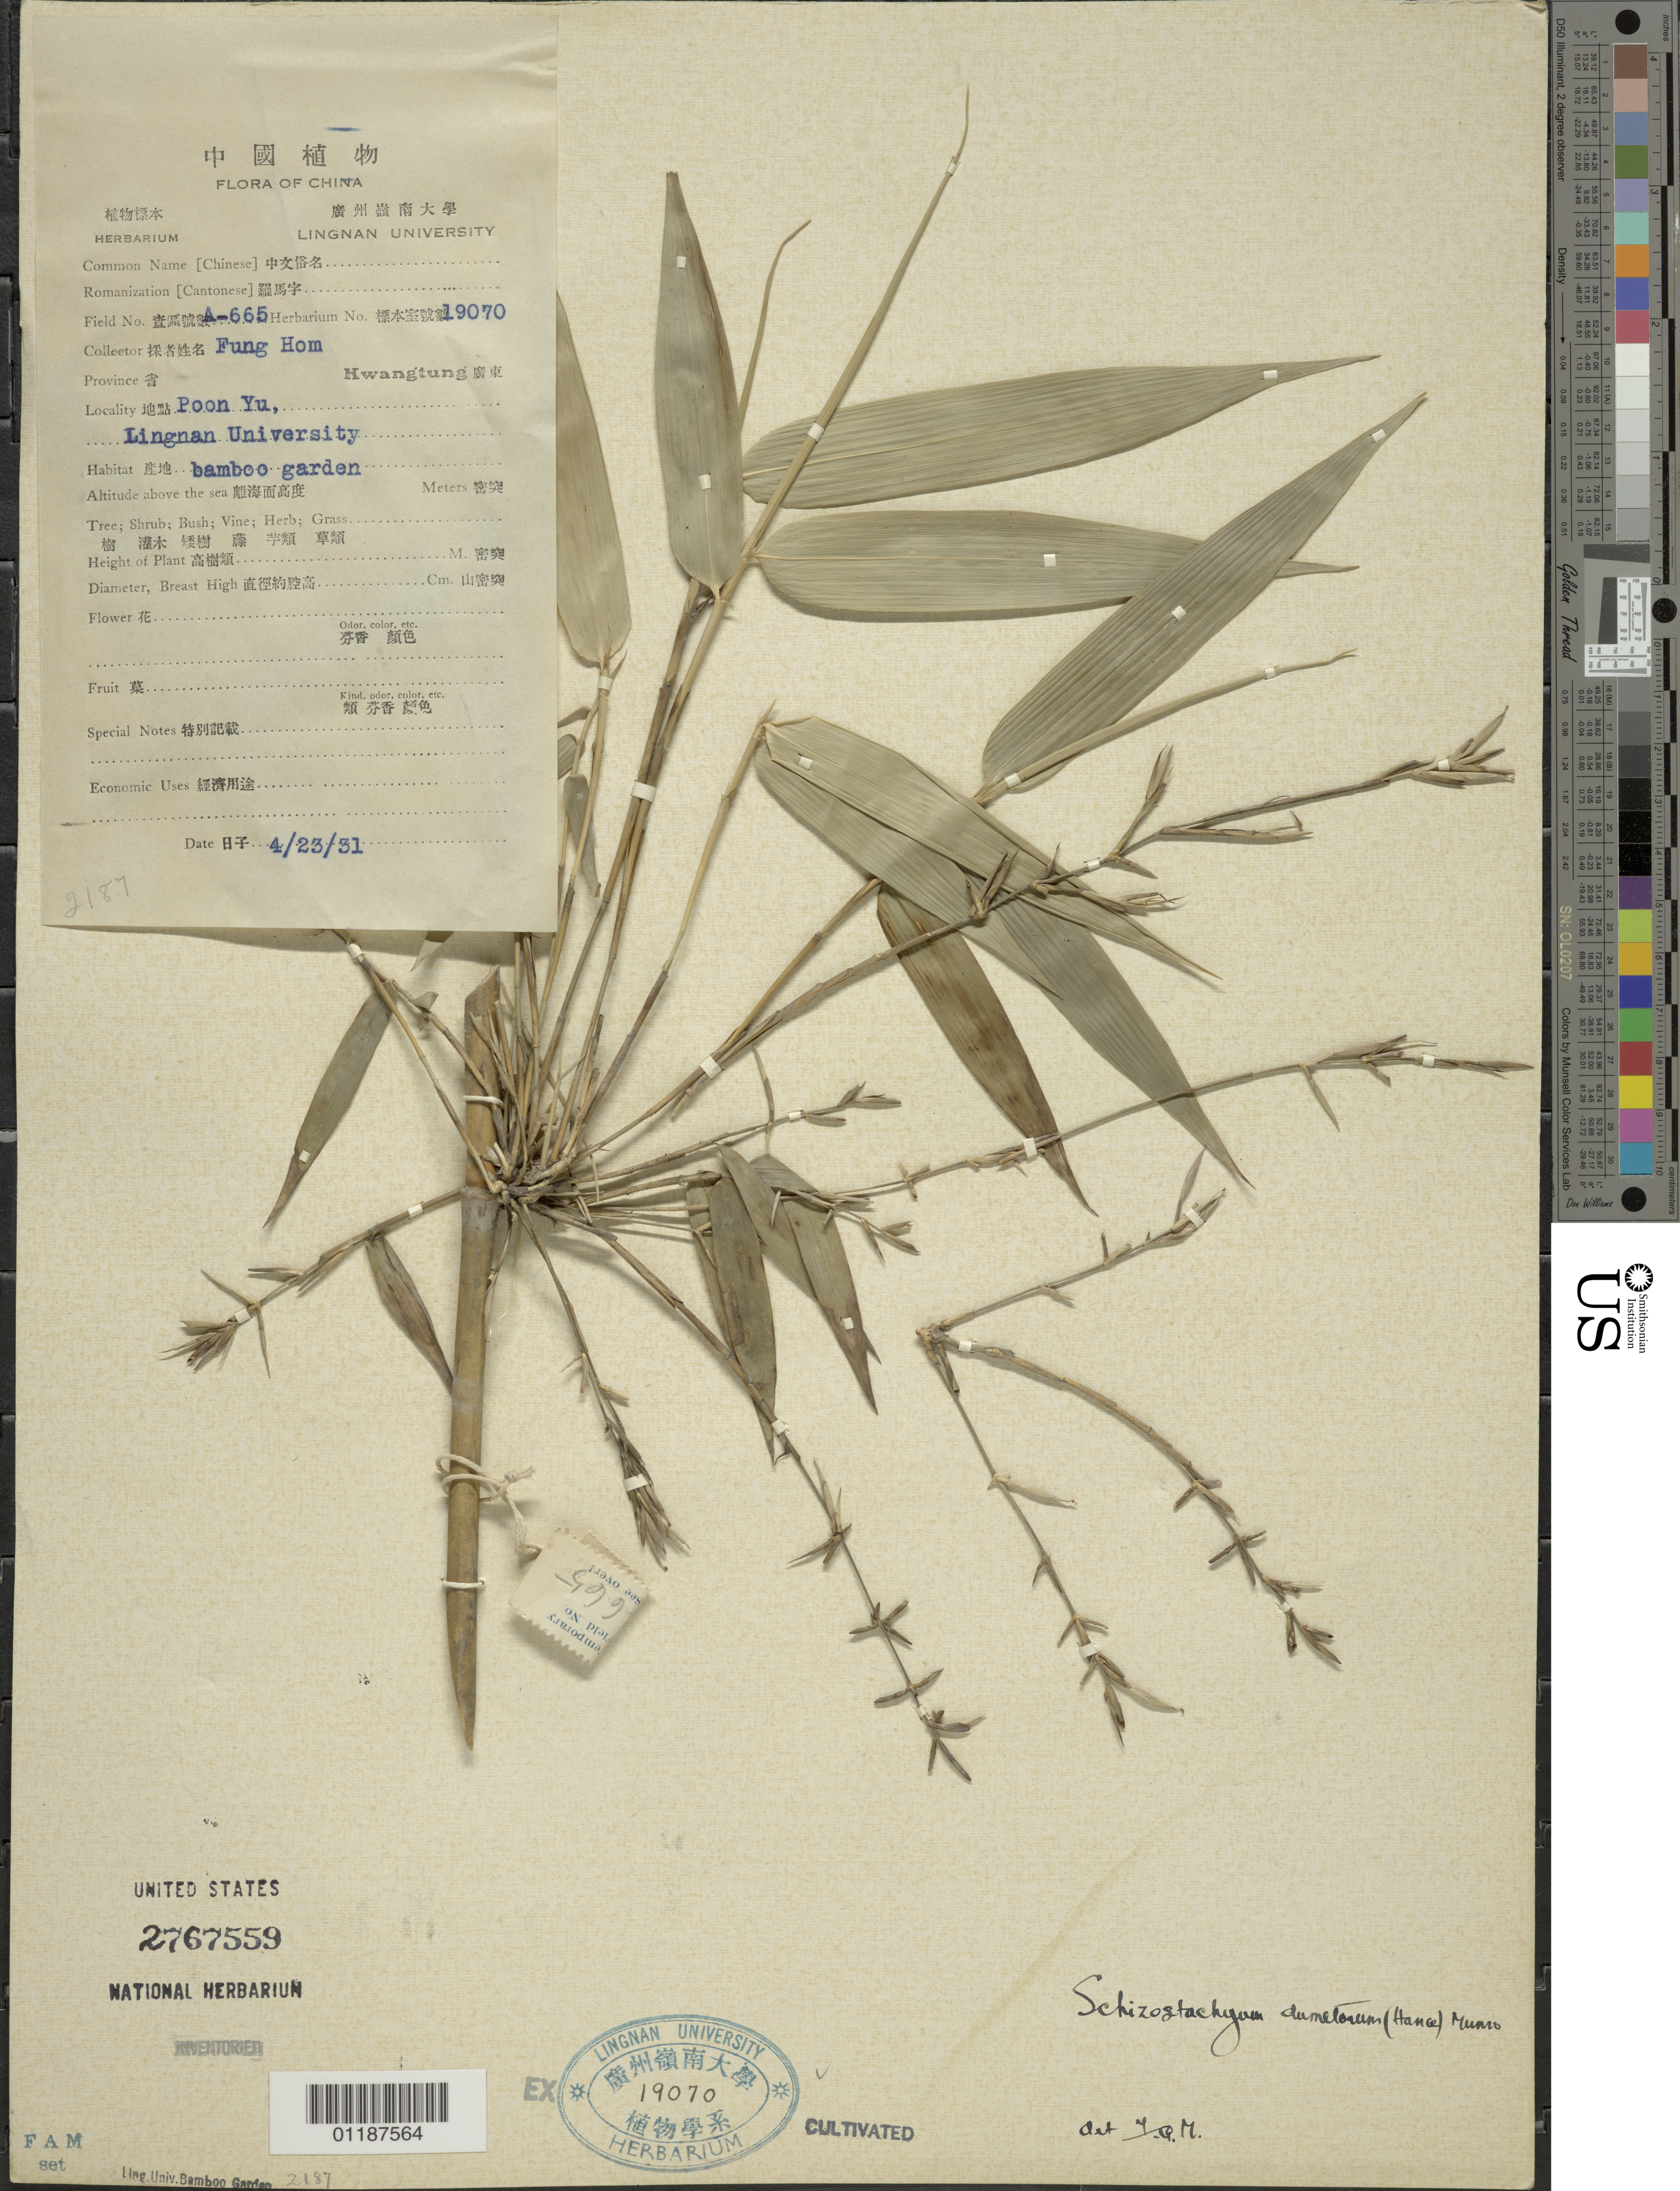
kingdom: Plantae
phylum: Tracheophyta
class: Liliopsida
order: Poales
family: Poaceae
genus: Schizostachyum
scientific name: Schizostachyum dumetorum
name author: (Hance) Munro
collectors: H. L. Fung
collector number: A-665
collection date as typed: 23 Apr 1931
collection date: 1931-04-23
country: China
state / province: Guangdong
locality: Poon Yu, Lingnan University Bamboo Garden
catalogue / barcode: US 2767559